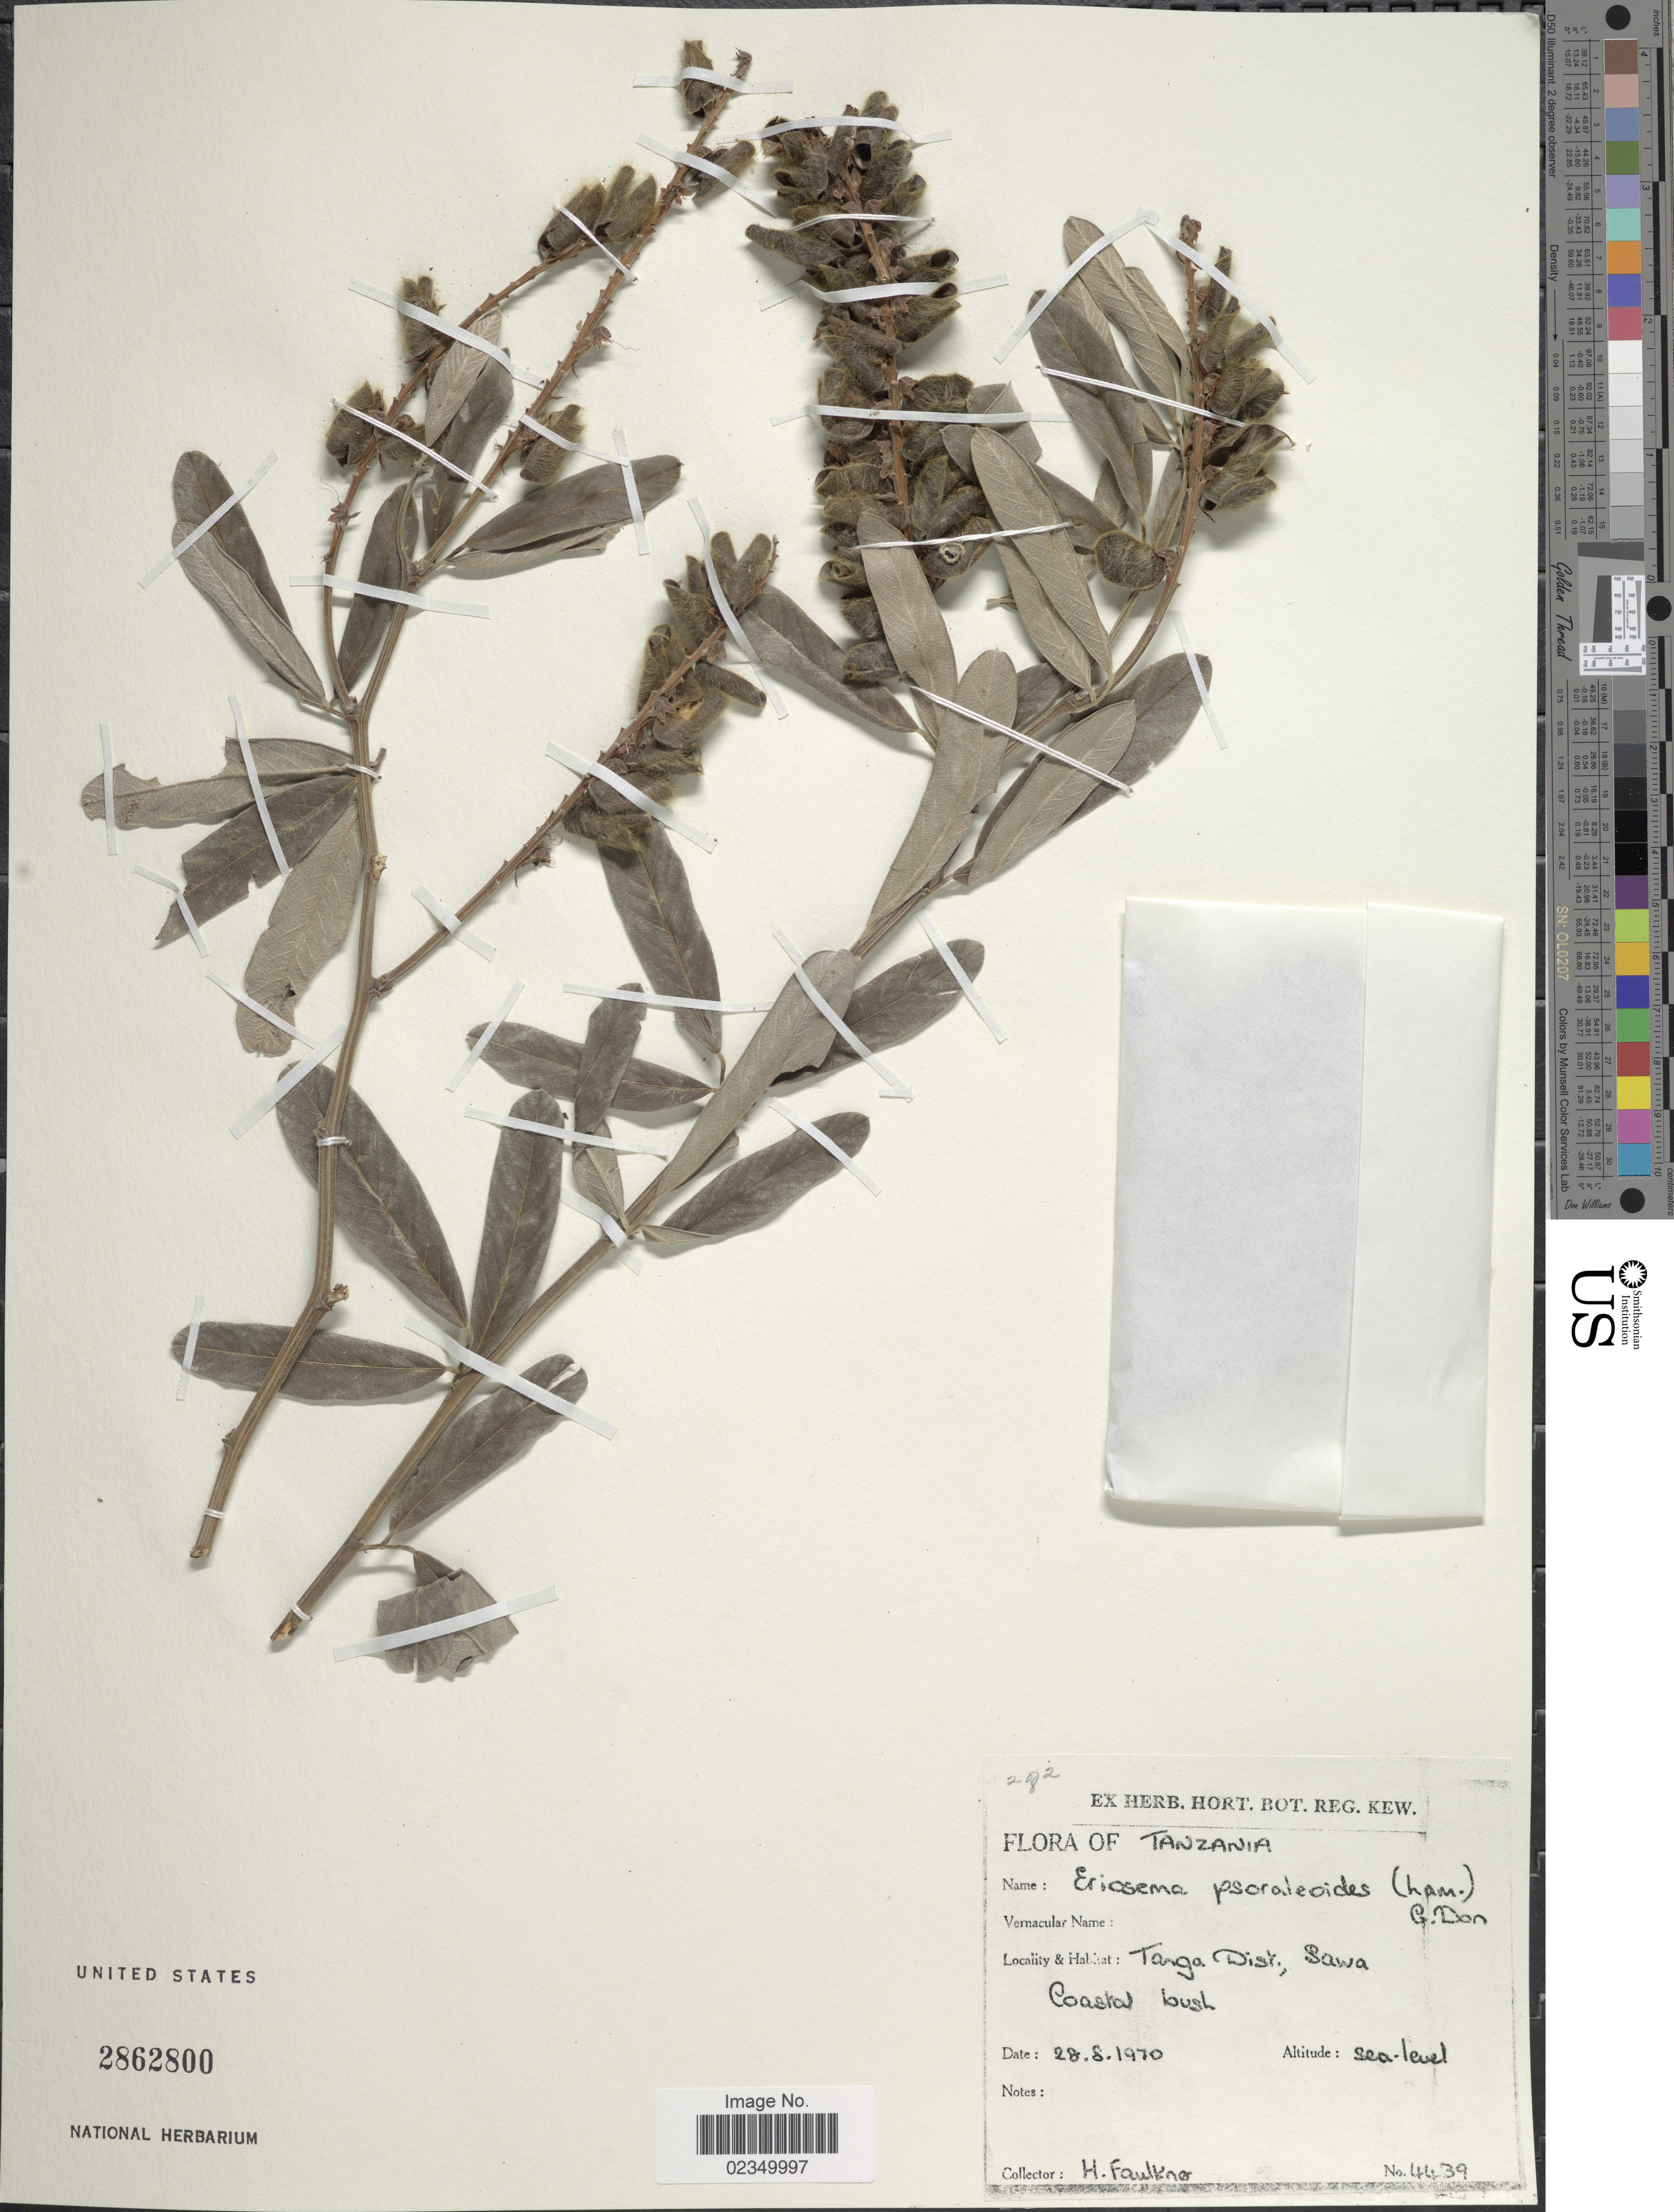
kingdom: Plantae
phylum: Tracheophyta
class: Magnoliopsida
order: Fabales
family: Fabaceae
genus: Eriosema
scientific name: Eriosema psoraloides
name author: (Lam.) G. Don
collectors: H. Faulkner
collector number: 4439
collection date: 1970-08-28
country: Tanzania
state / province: Tanga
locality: Tanzania. Tanga Dist., Sawa. Coastal bush.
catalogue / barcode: US 2862800